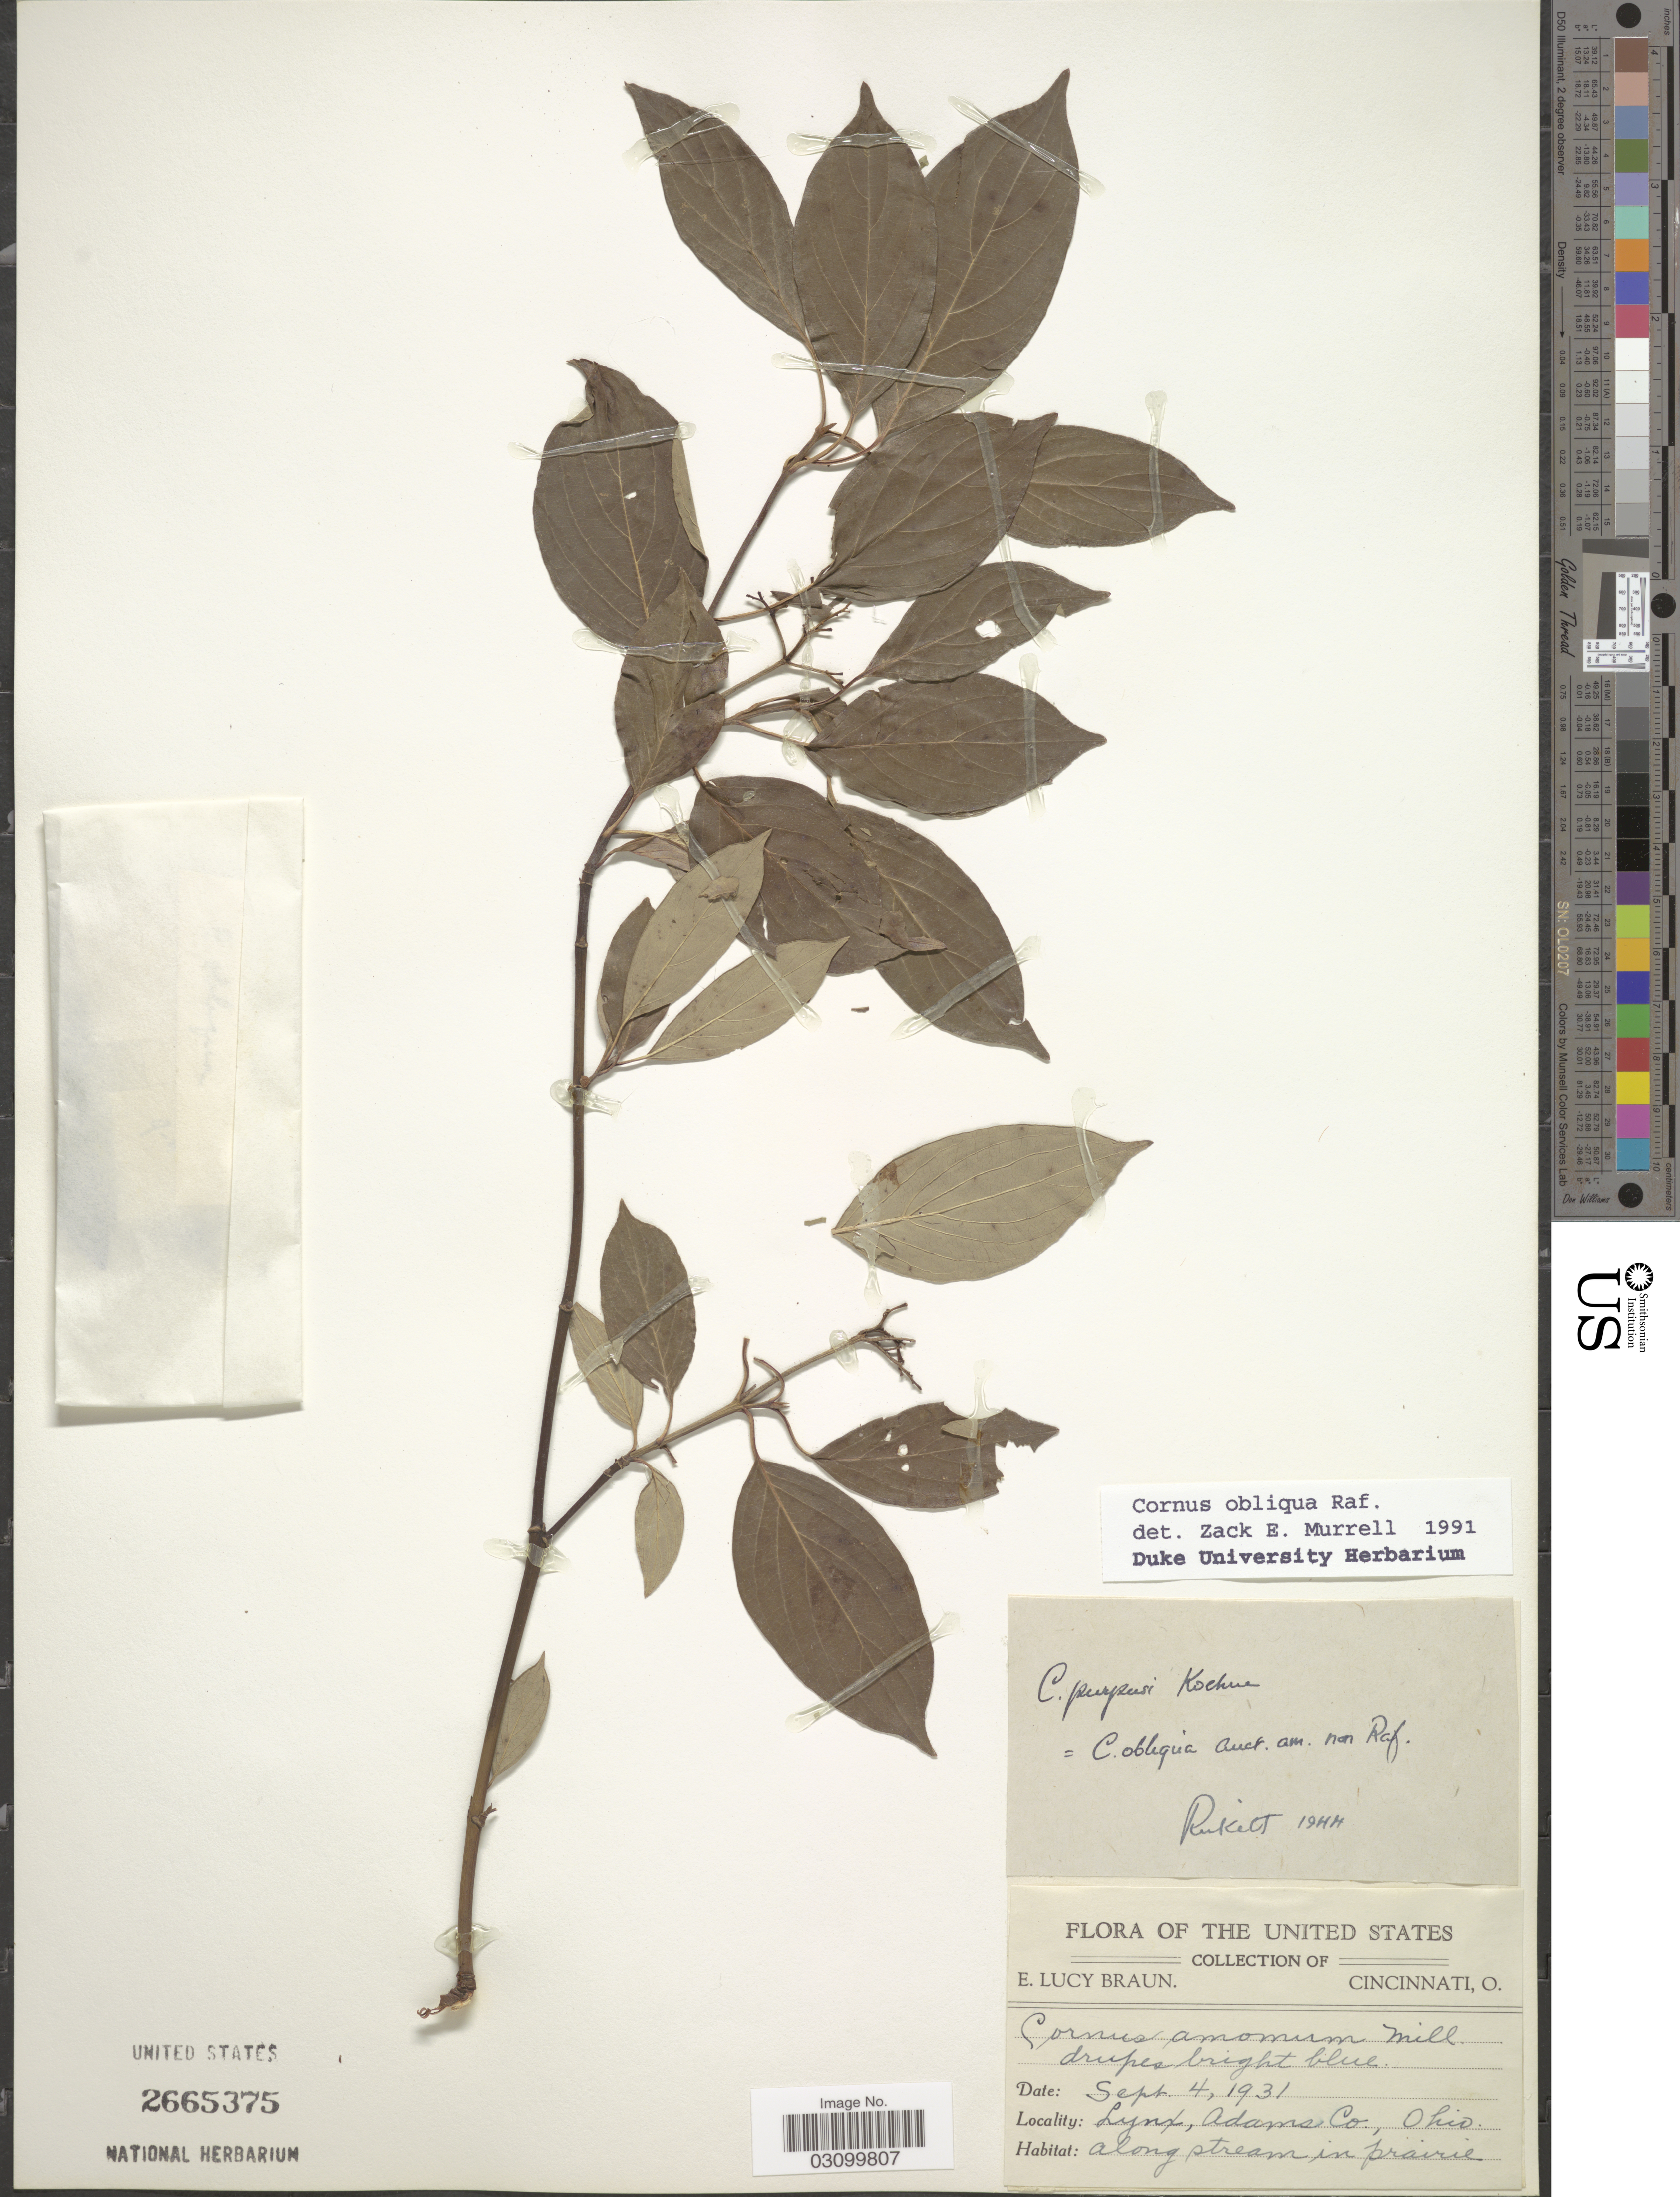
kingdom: Plantae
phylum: Tracheophyta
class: Magnoliopsida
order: Cornales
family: Cornaceae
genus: Cornus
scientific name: Cornus obliqua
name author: Raf.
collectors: E. L. Braun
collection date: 1931-09-04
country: United States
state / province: Ohio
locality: Lynx, Adams Co.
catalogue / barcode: US 2665375